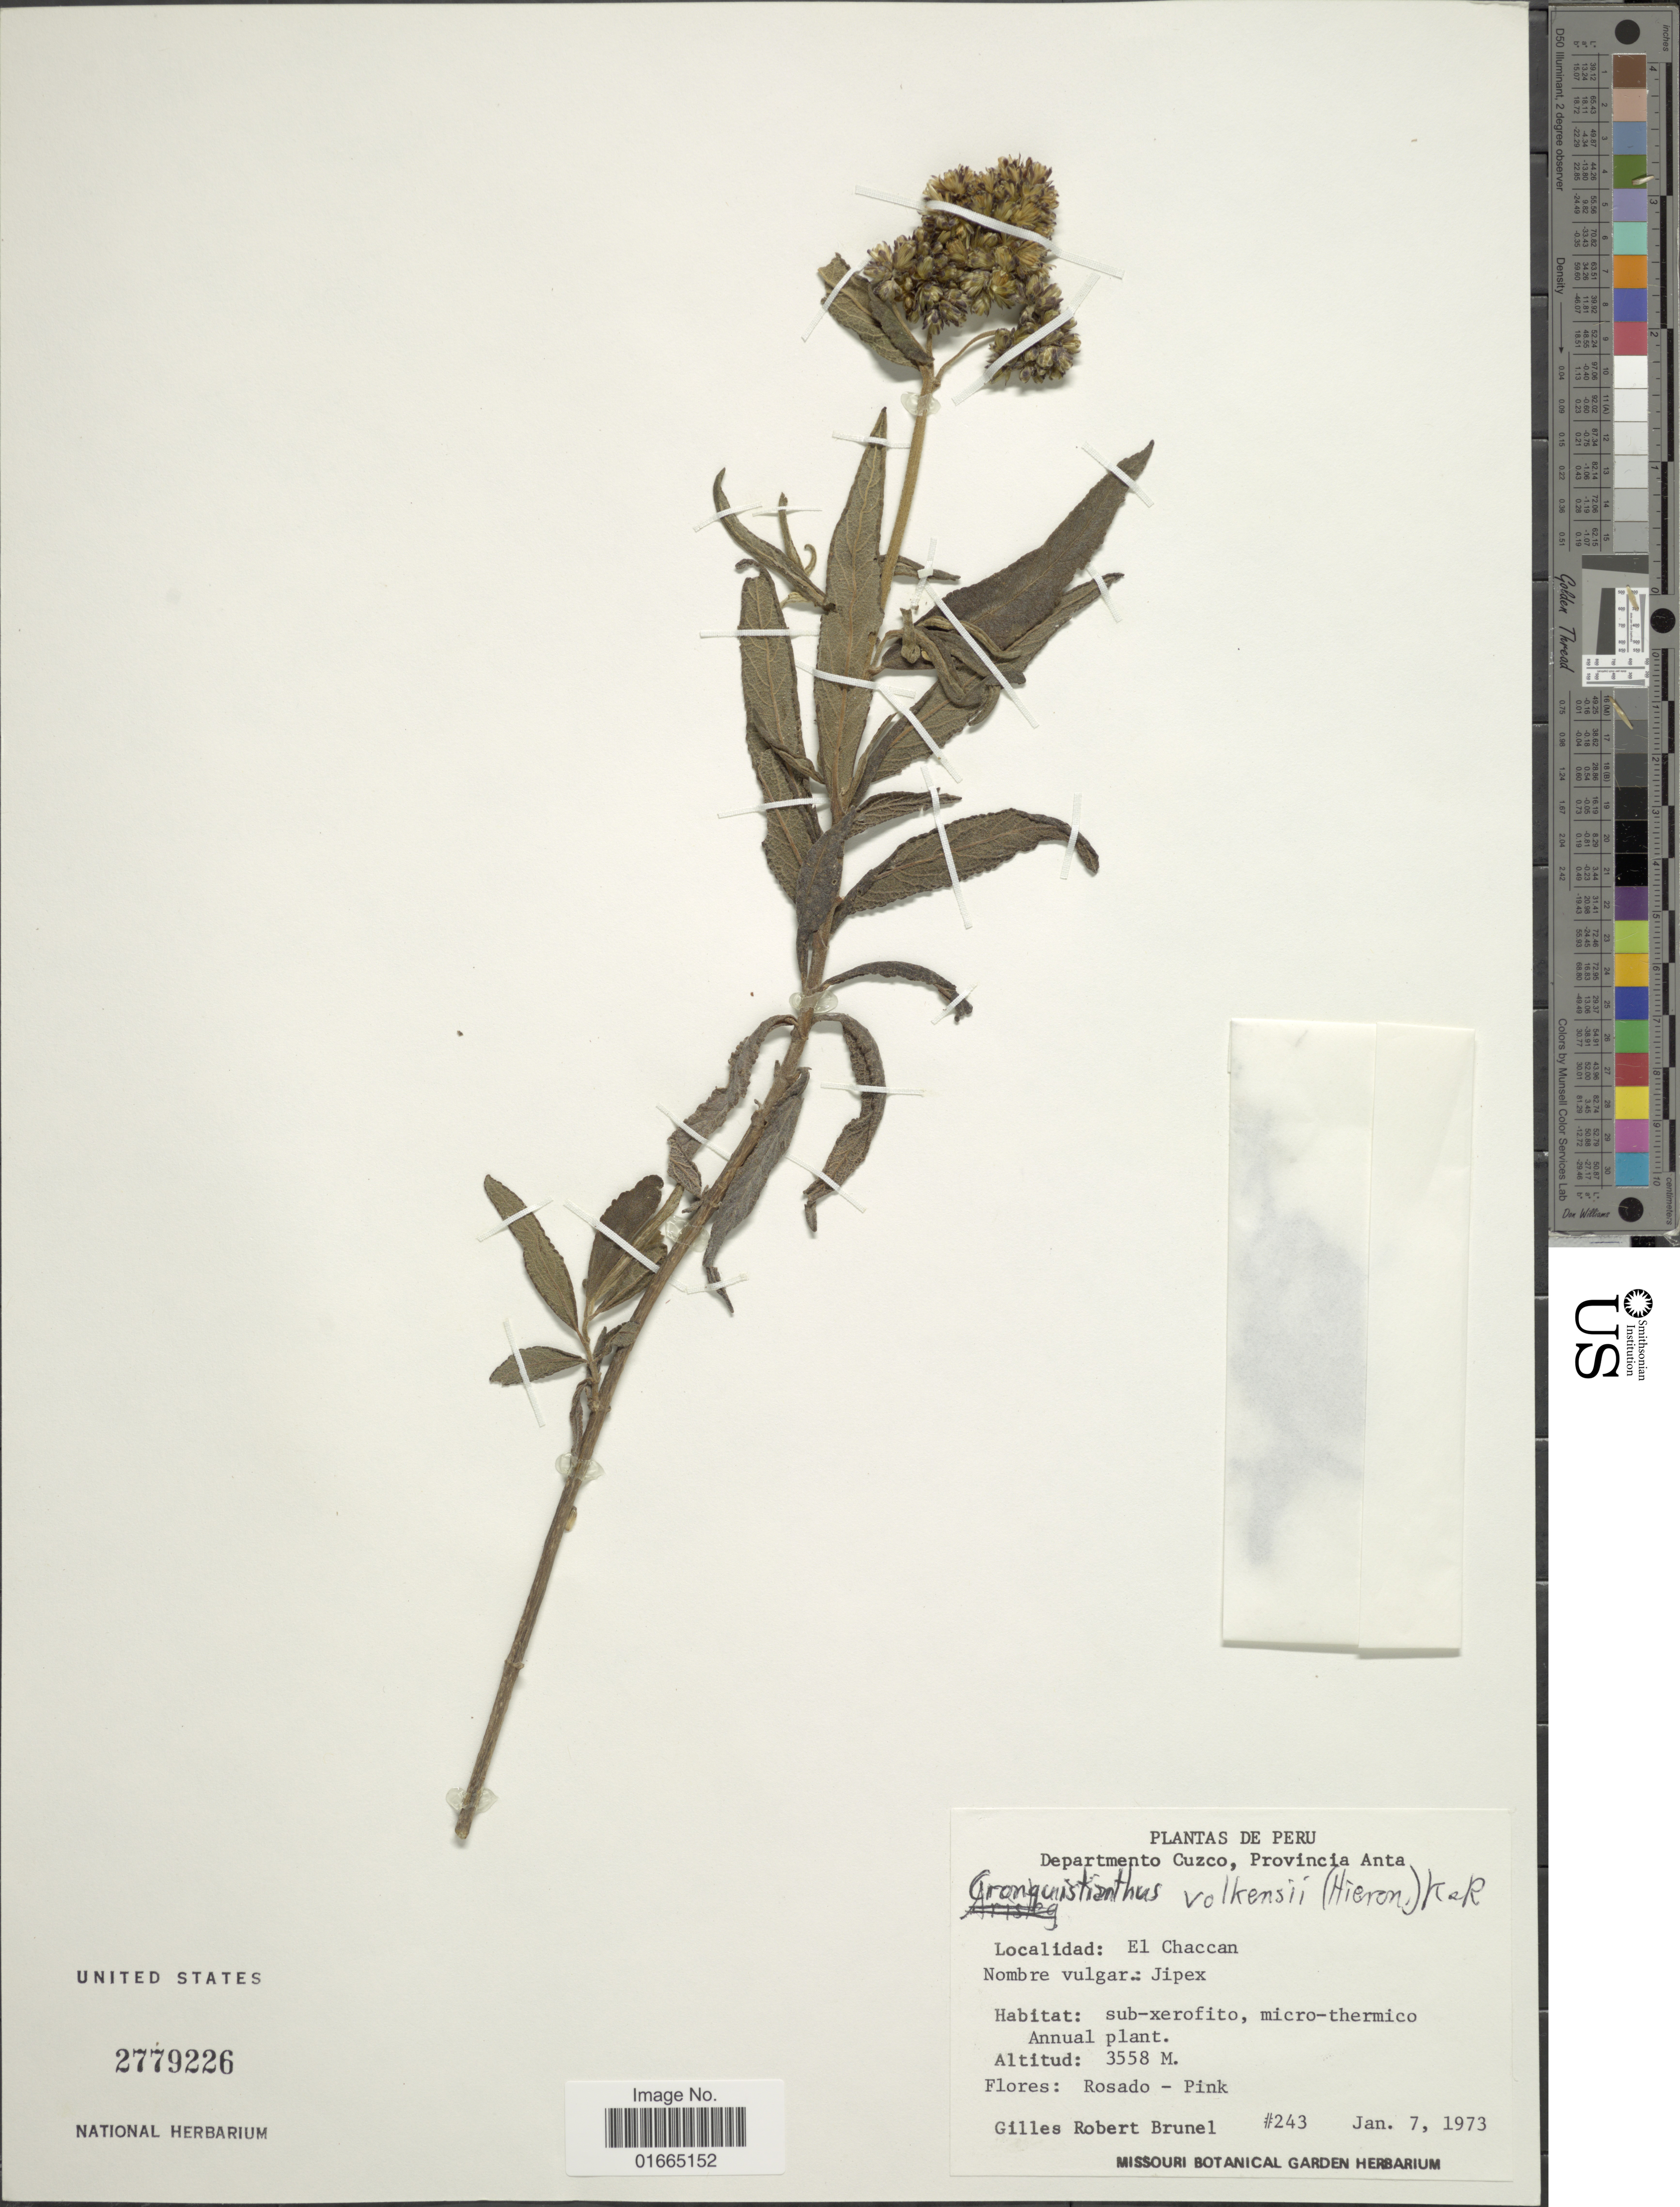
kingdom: Plantae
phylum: Tracheophyta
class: Magnoliopsida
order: Asterales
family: Asteraceae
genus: Cronquistianthus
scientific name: Cronquistianthus volkensii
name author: (Hieron.) R.M. King & H. Rob.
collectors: G. Brunel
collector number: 243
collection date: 1973-01-07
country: Peru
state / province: Cusco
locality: Departamento Cuzco, Provincia Anta. El Chaccan.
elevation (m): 3558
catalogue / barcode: US 2779226